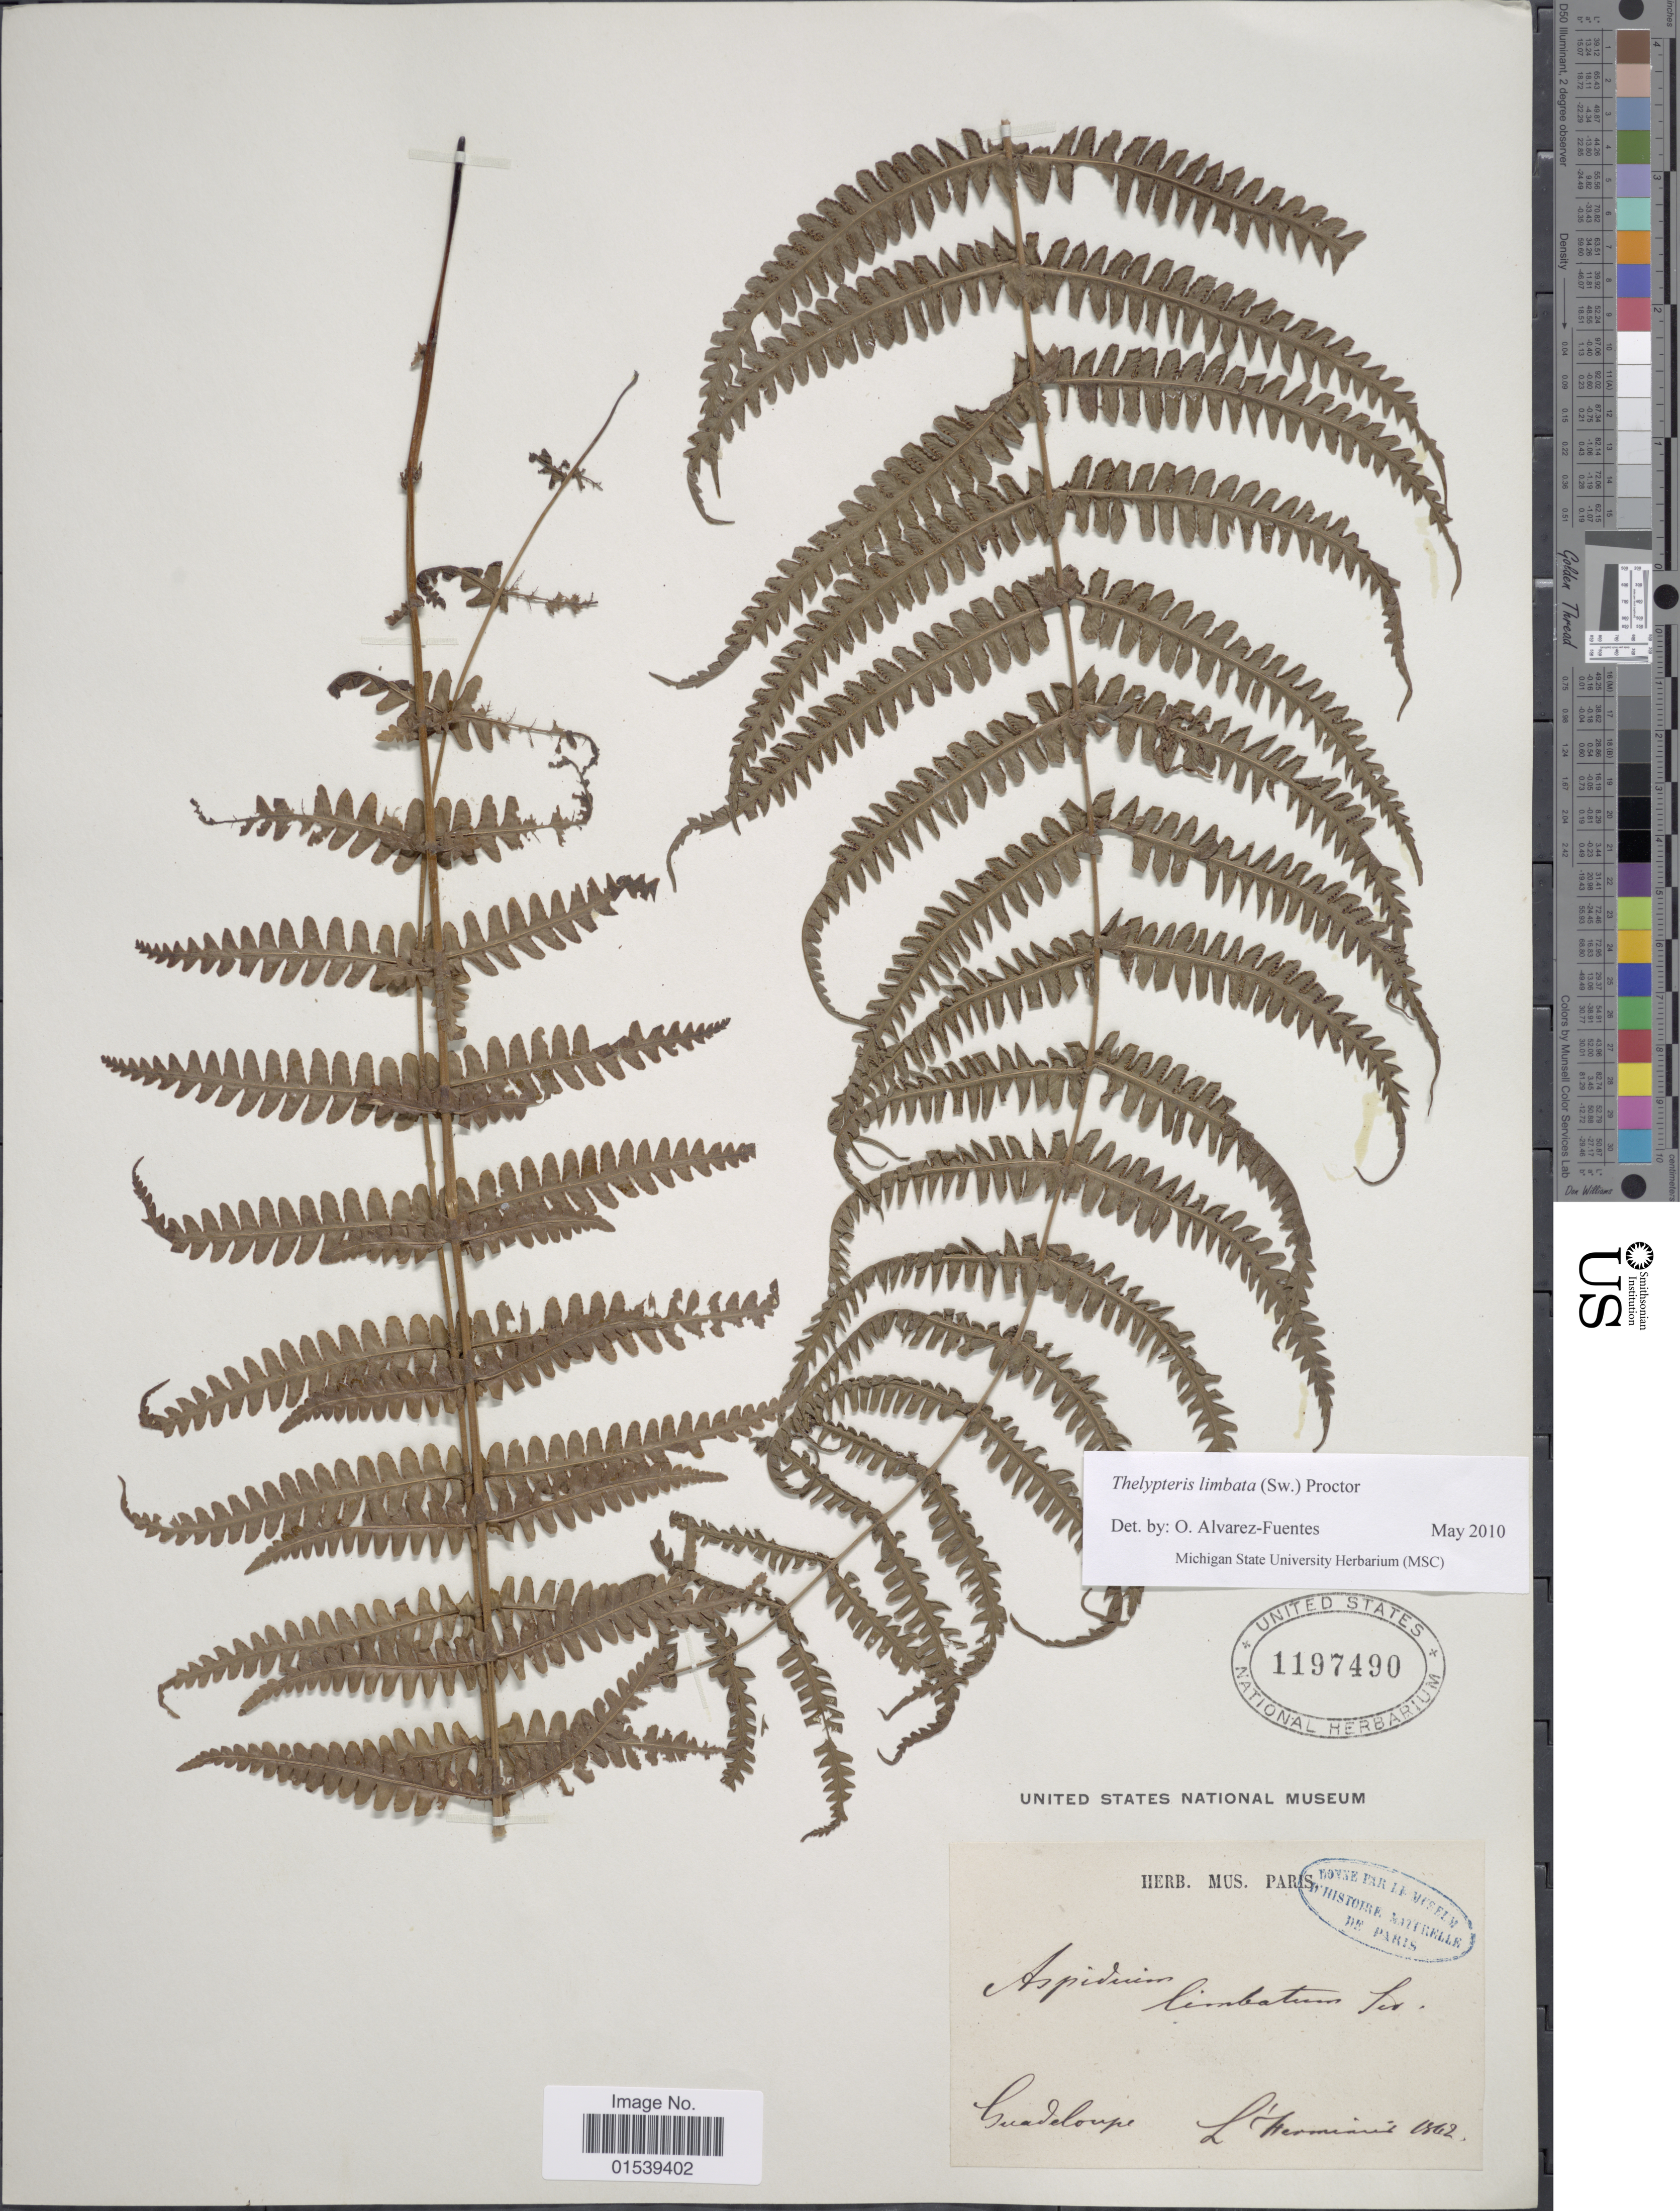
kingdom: Plantae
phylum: Tracheophyta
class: Polypodiopsida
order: Polypodiales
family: Thelypteridaceae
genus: Amauropelta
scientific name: Amauropelta limbata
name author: (Sw.) Pic. Serm.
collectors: -. L'Herminier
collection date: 1862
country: Guadeloupe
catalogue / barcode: US 1197490